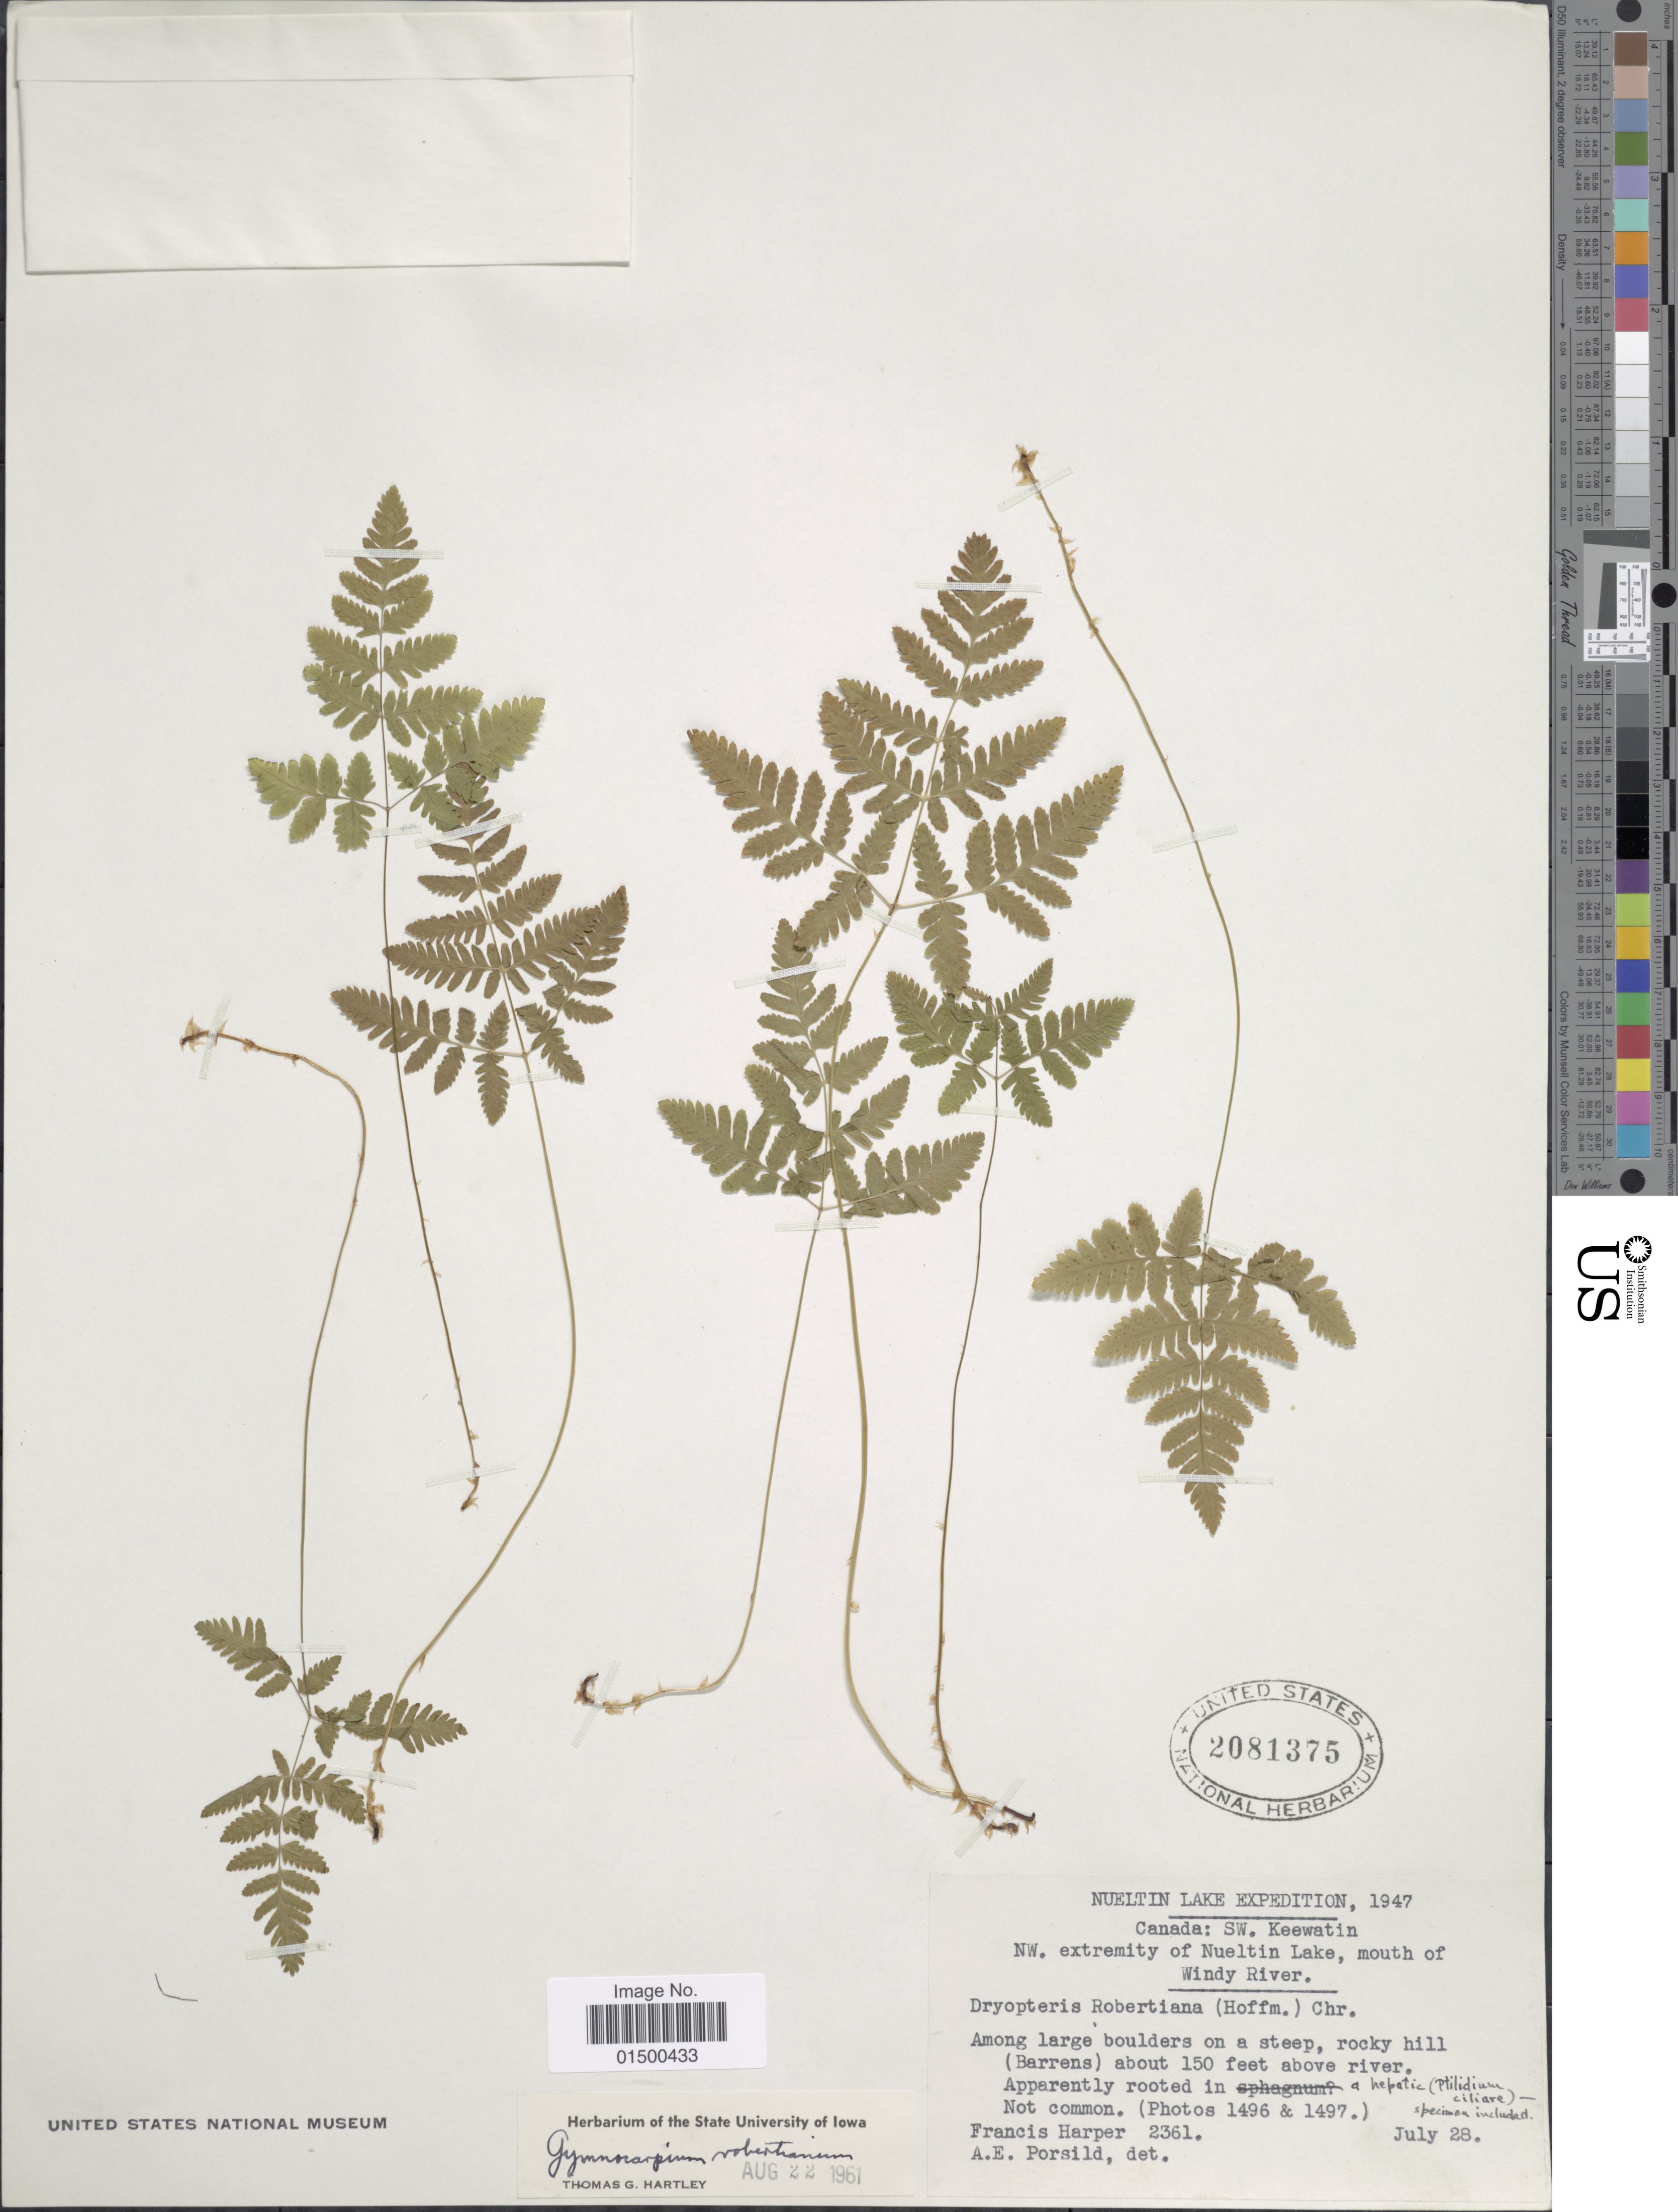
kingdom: Plantae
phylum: Tracheophyta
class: Polypodiopsida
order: Polypodiales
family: Cystopteridaceae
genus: Gymnocarpium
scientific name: Gymnocarpium robertianum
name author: (Hoffm.) Newman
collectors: F. Harper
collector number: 2361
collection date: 1947-07-28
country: Canada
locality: SW. Keewatin, NW. extremity of Nueltin Lake, mouth of Windy River, Nueltin Lake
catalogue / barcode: US 2081375